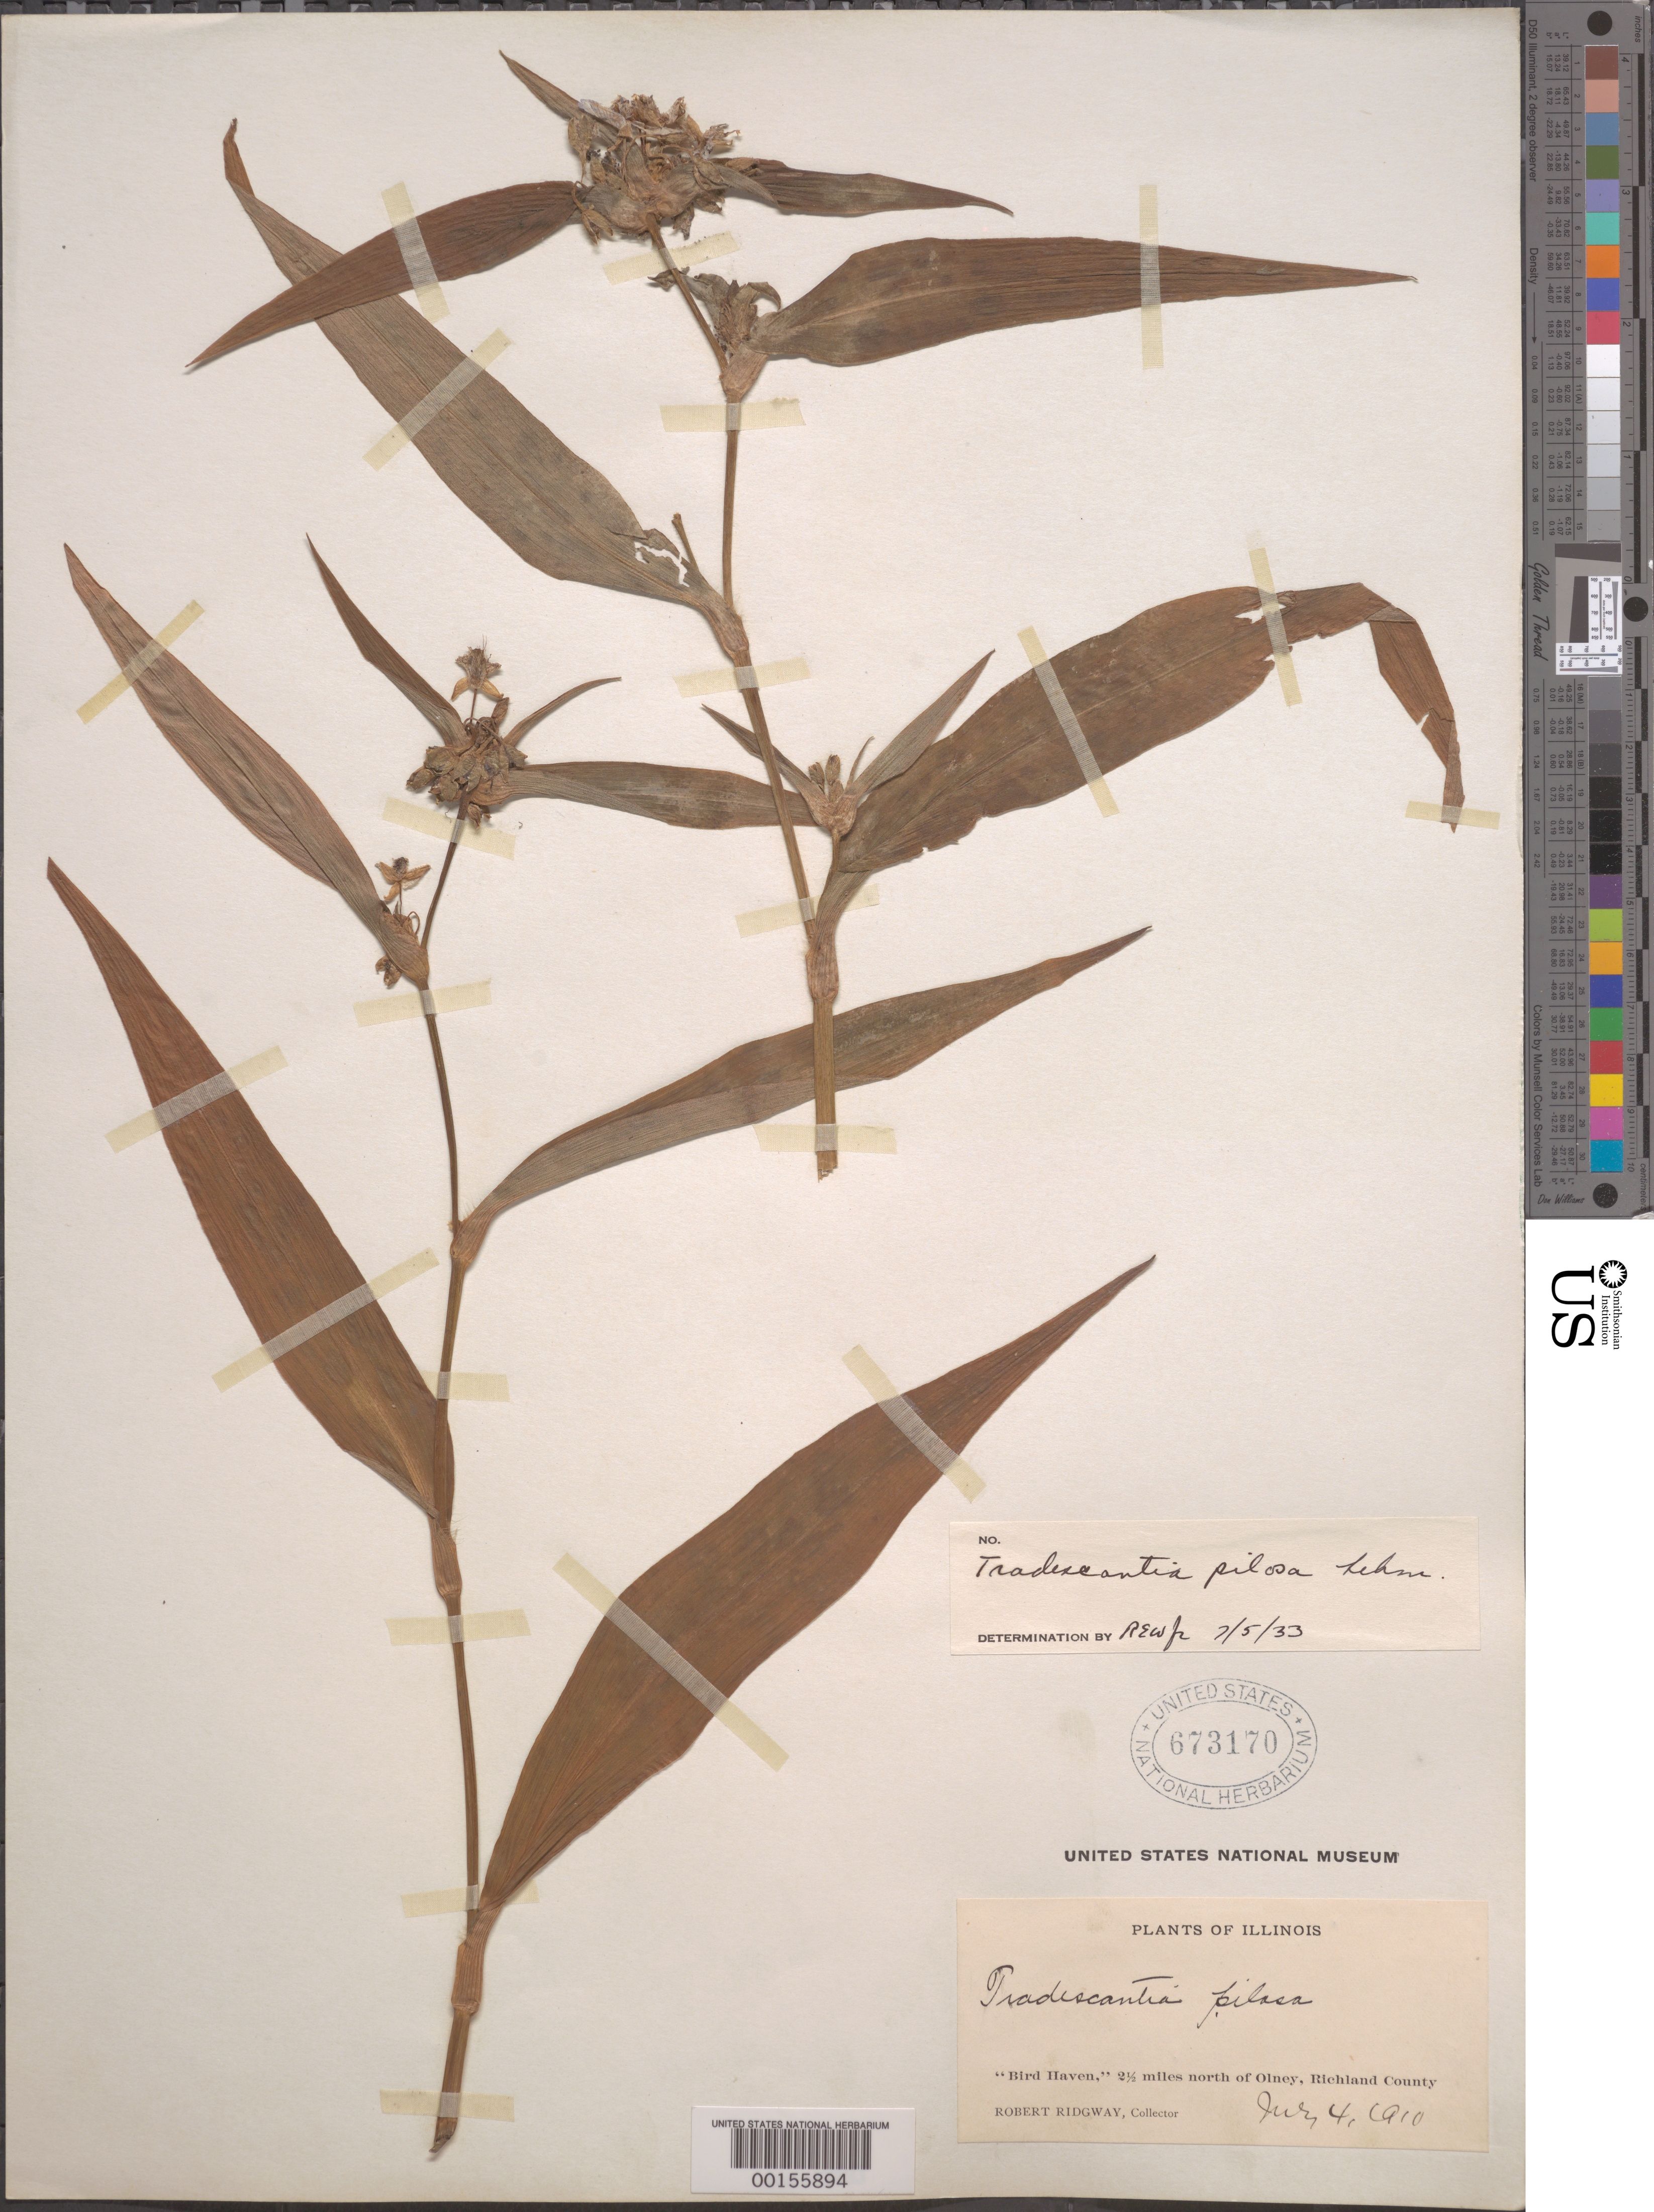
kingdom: Plantae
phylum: Tracheophyta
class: Liliopsida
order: Commelinales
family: Commelinaceae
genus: Tradescantia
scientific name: Tradescantia subaspera var. subaspera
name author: Ker Gawl.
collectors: R. Ridgway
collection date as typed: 04 Jul 1910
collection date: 1910-07-04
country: United States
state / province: Illinois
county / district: Richland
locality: "Bird Haven", N of Olney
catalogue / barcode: US 673170